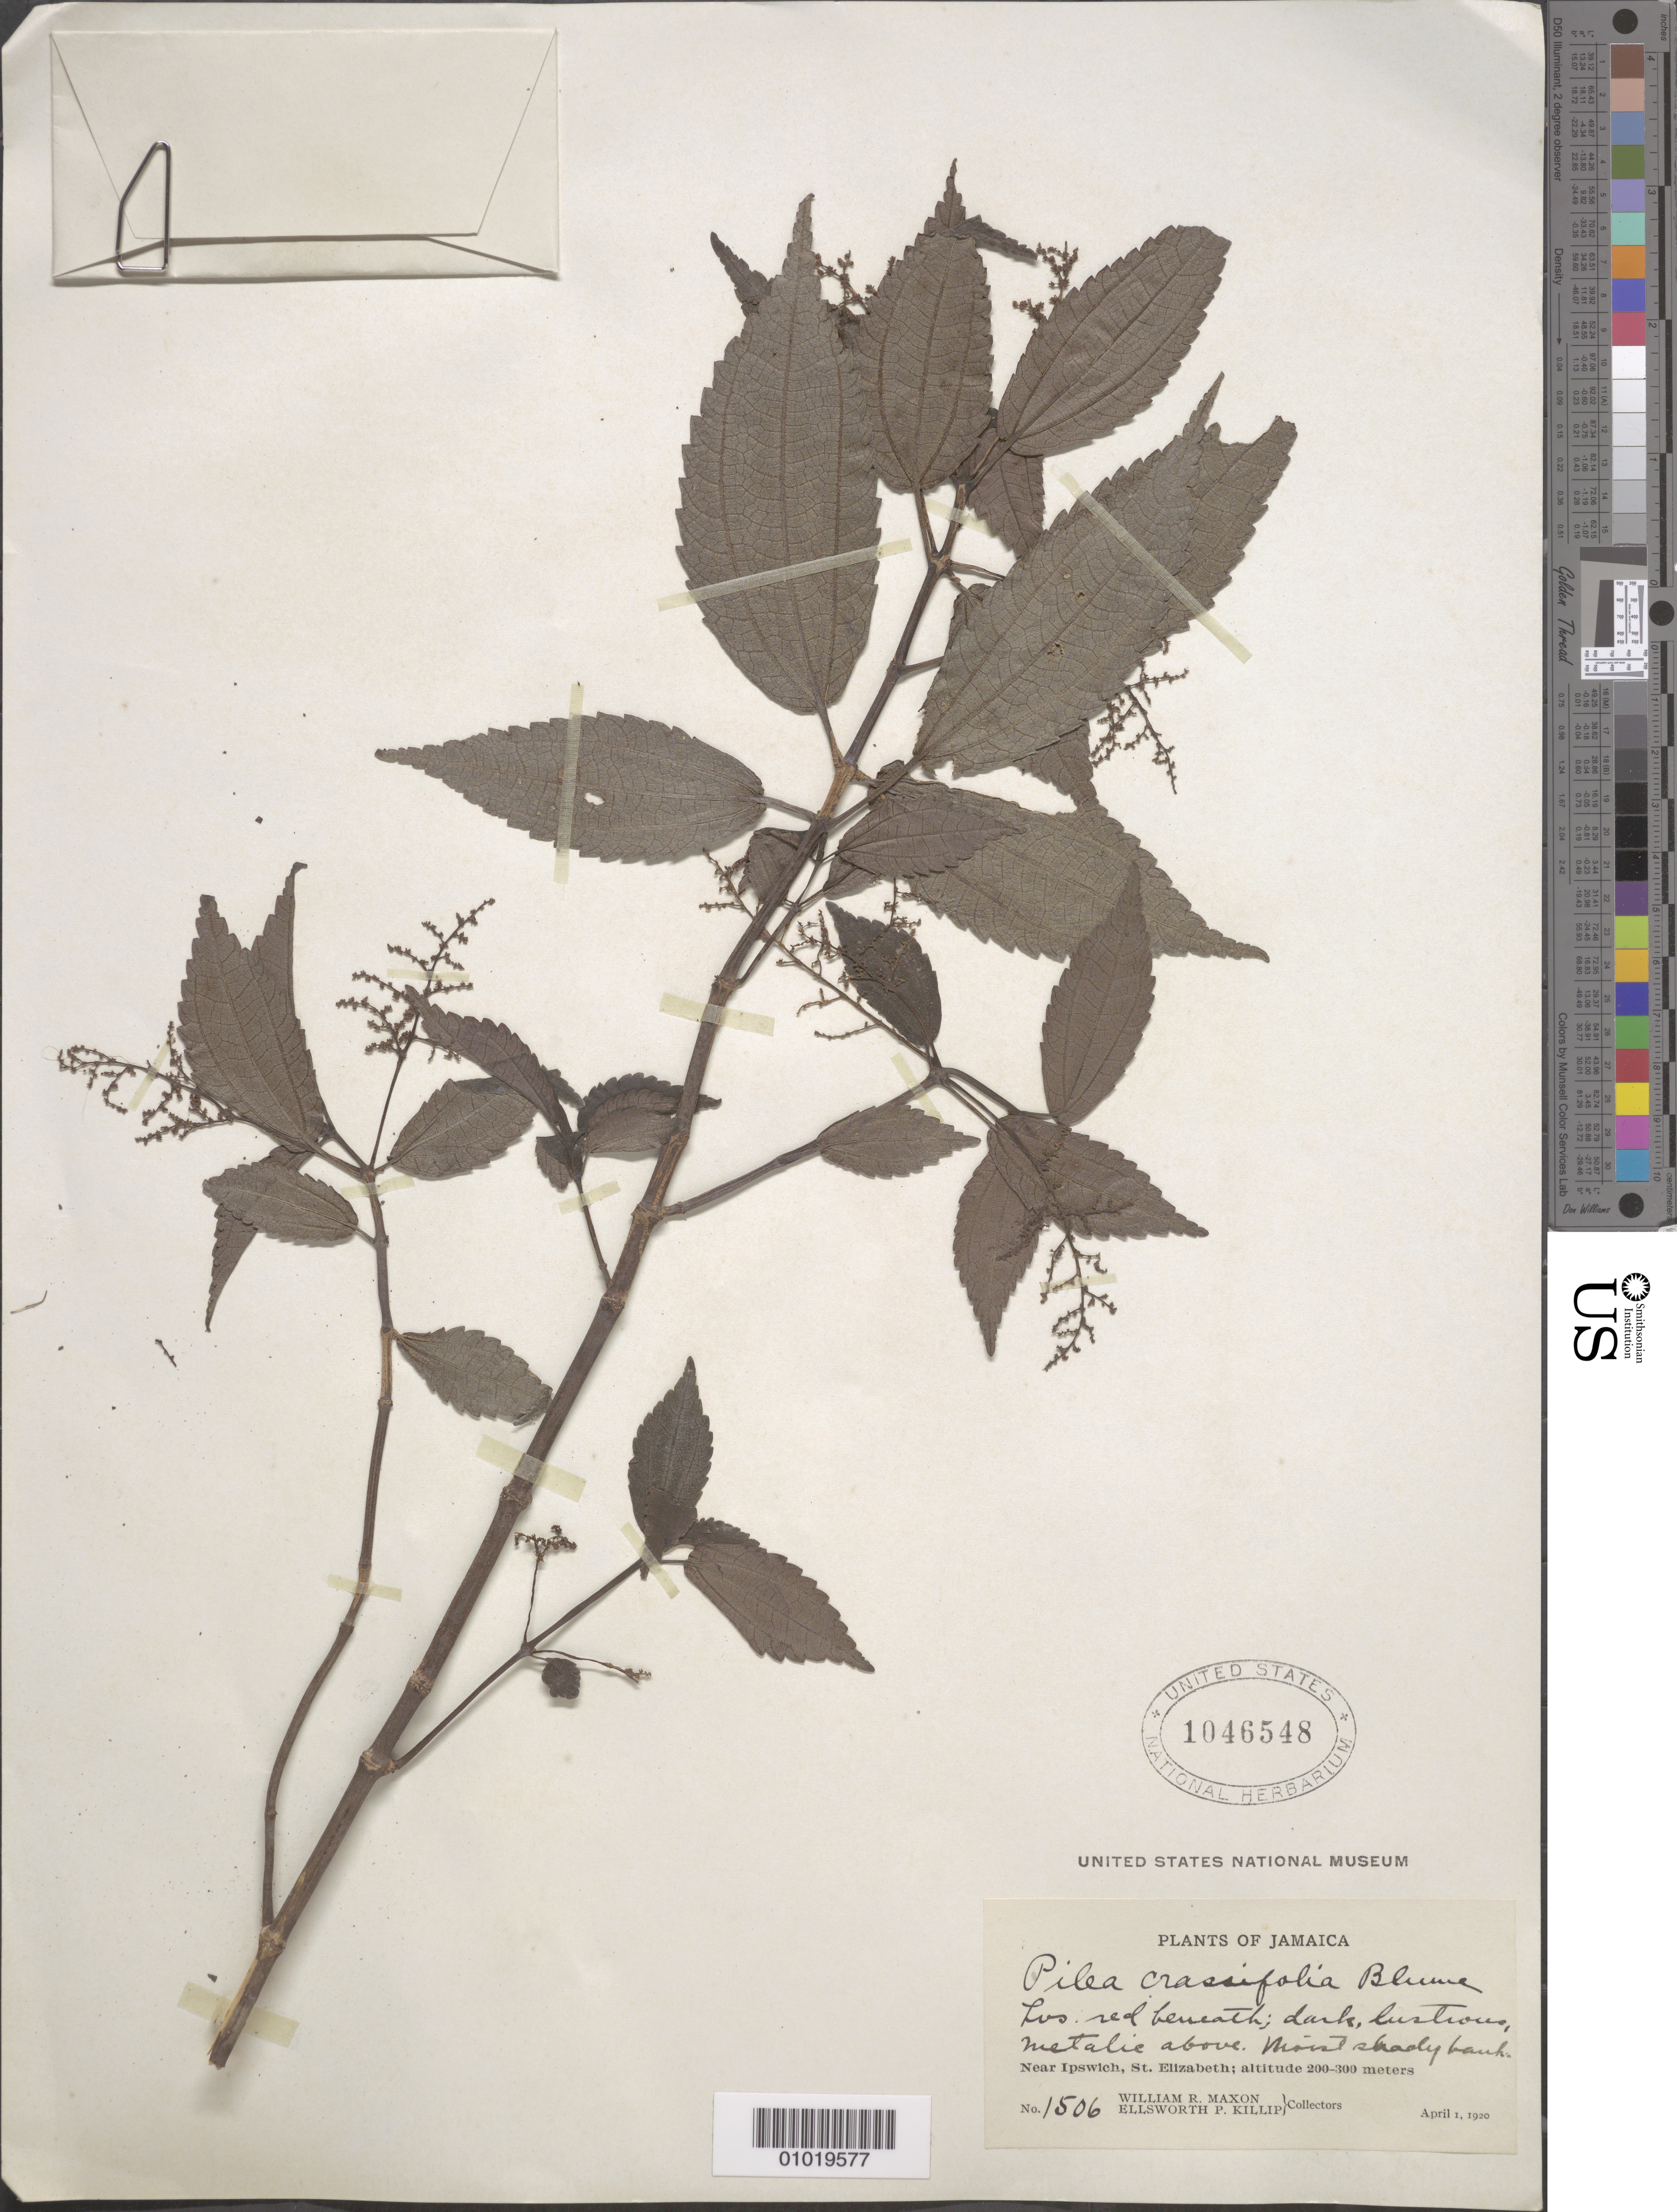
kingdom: Plantae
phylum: Tracheophyta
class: Magnoliopsida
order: Rosales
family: Urticaceae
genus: Pilea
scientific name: Pilea crassifolia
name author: (Willd.) Blume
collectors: W. R. Maxon & E. P. Killip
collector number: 1506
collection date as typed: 01 Apr 1920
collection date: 1920-04-01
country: Jamaica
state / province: Saint Elizabeth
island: Jamaica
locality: Near Ipswich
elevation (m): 200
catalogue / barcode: US 1046548